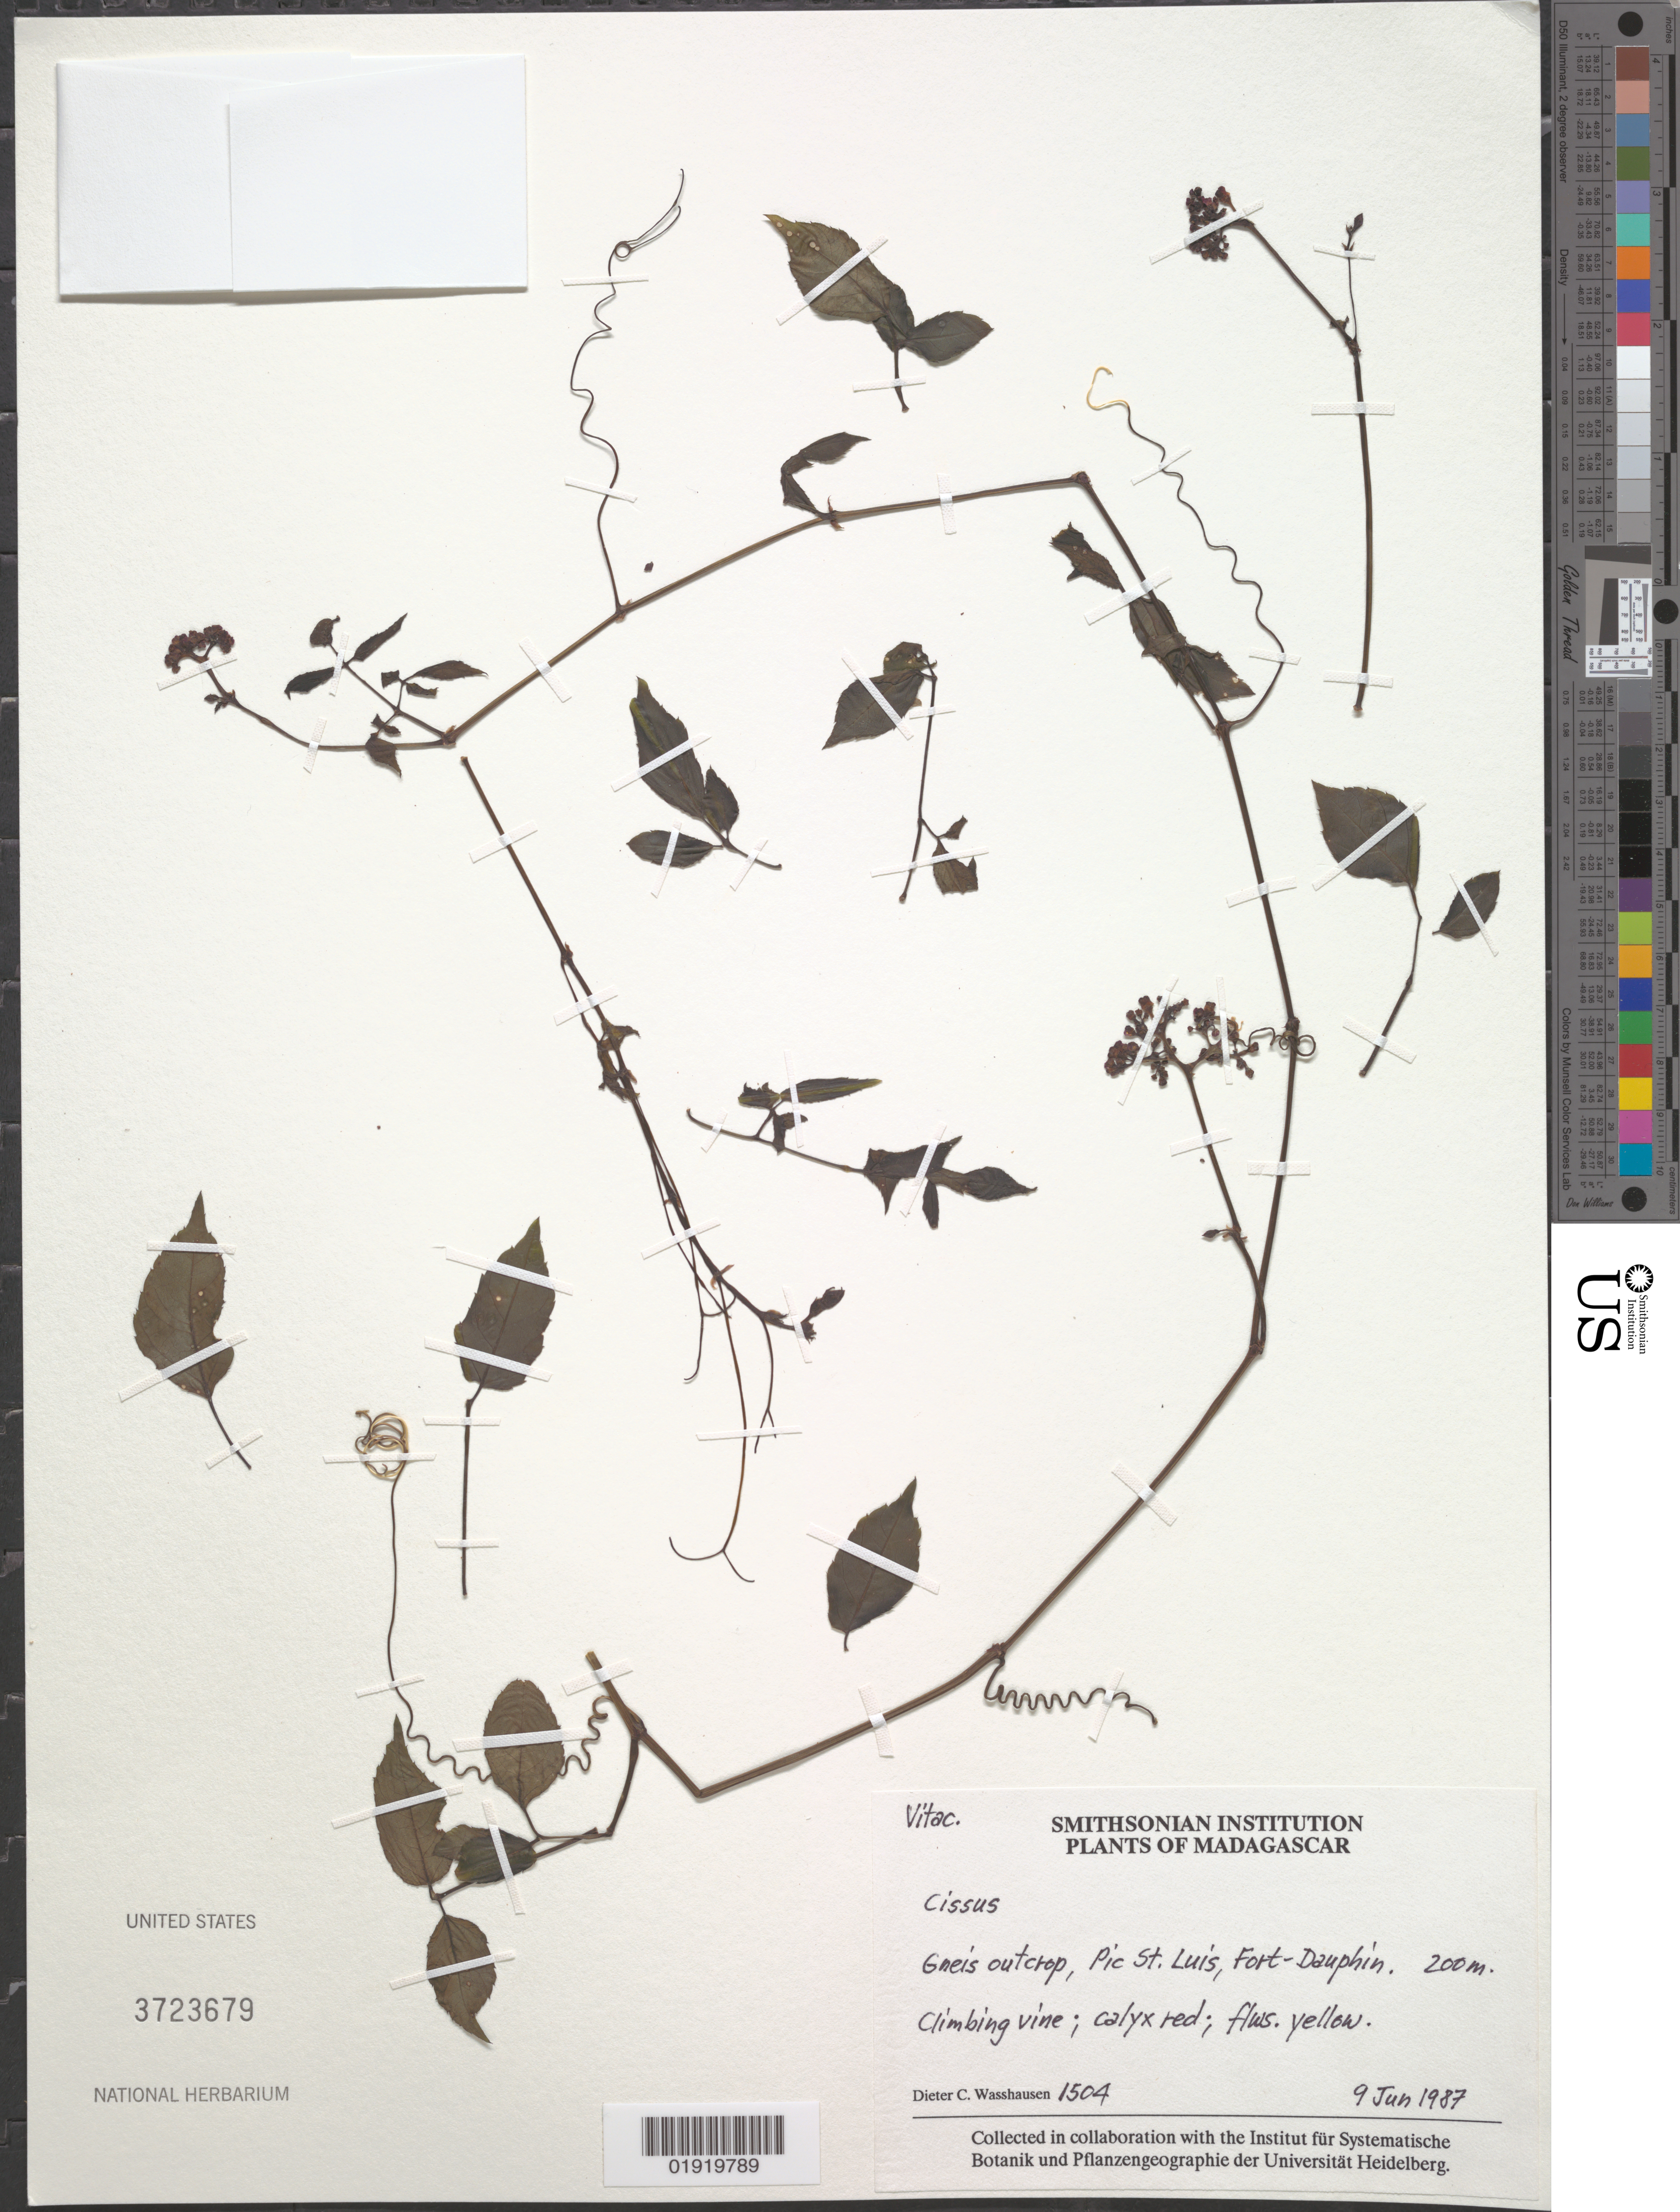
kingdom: Plantae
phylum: Tracheophyta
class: Magnoliopsida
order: Vitales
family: Vitaceae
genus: Cissus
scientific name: Cissus sp.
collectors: D. C. Wasshausen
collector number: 1504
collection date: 1987-06-09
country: Madagascar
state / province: Anosy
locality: Pic St. Luis, Fort Dauphin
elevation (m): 200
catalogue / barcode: US 3723679